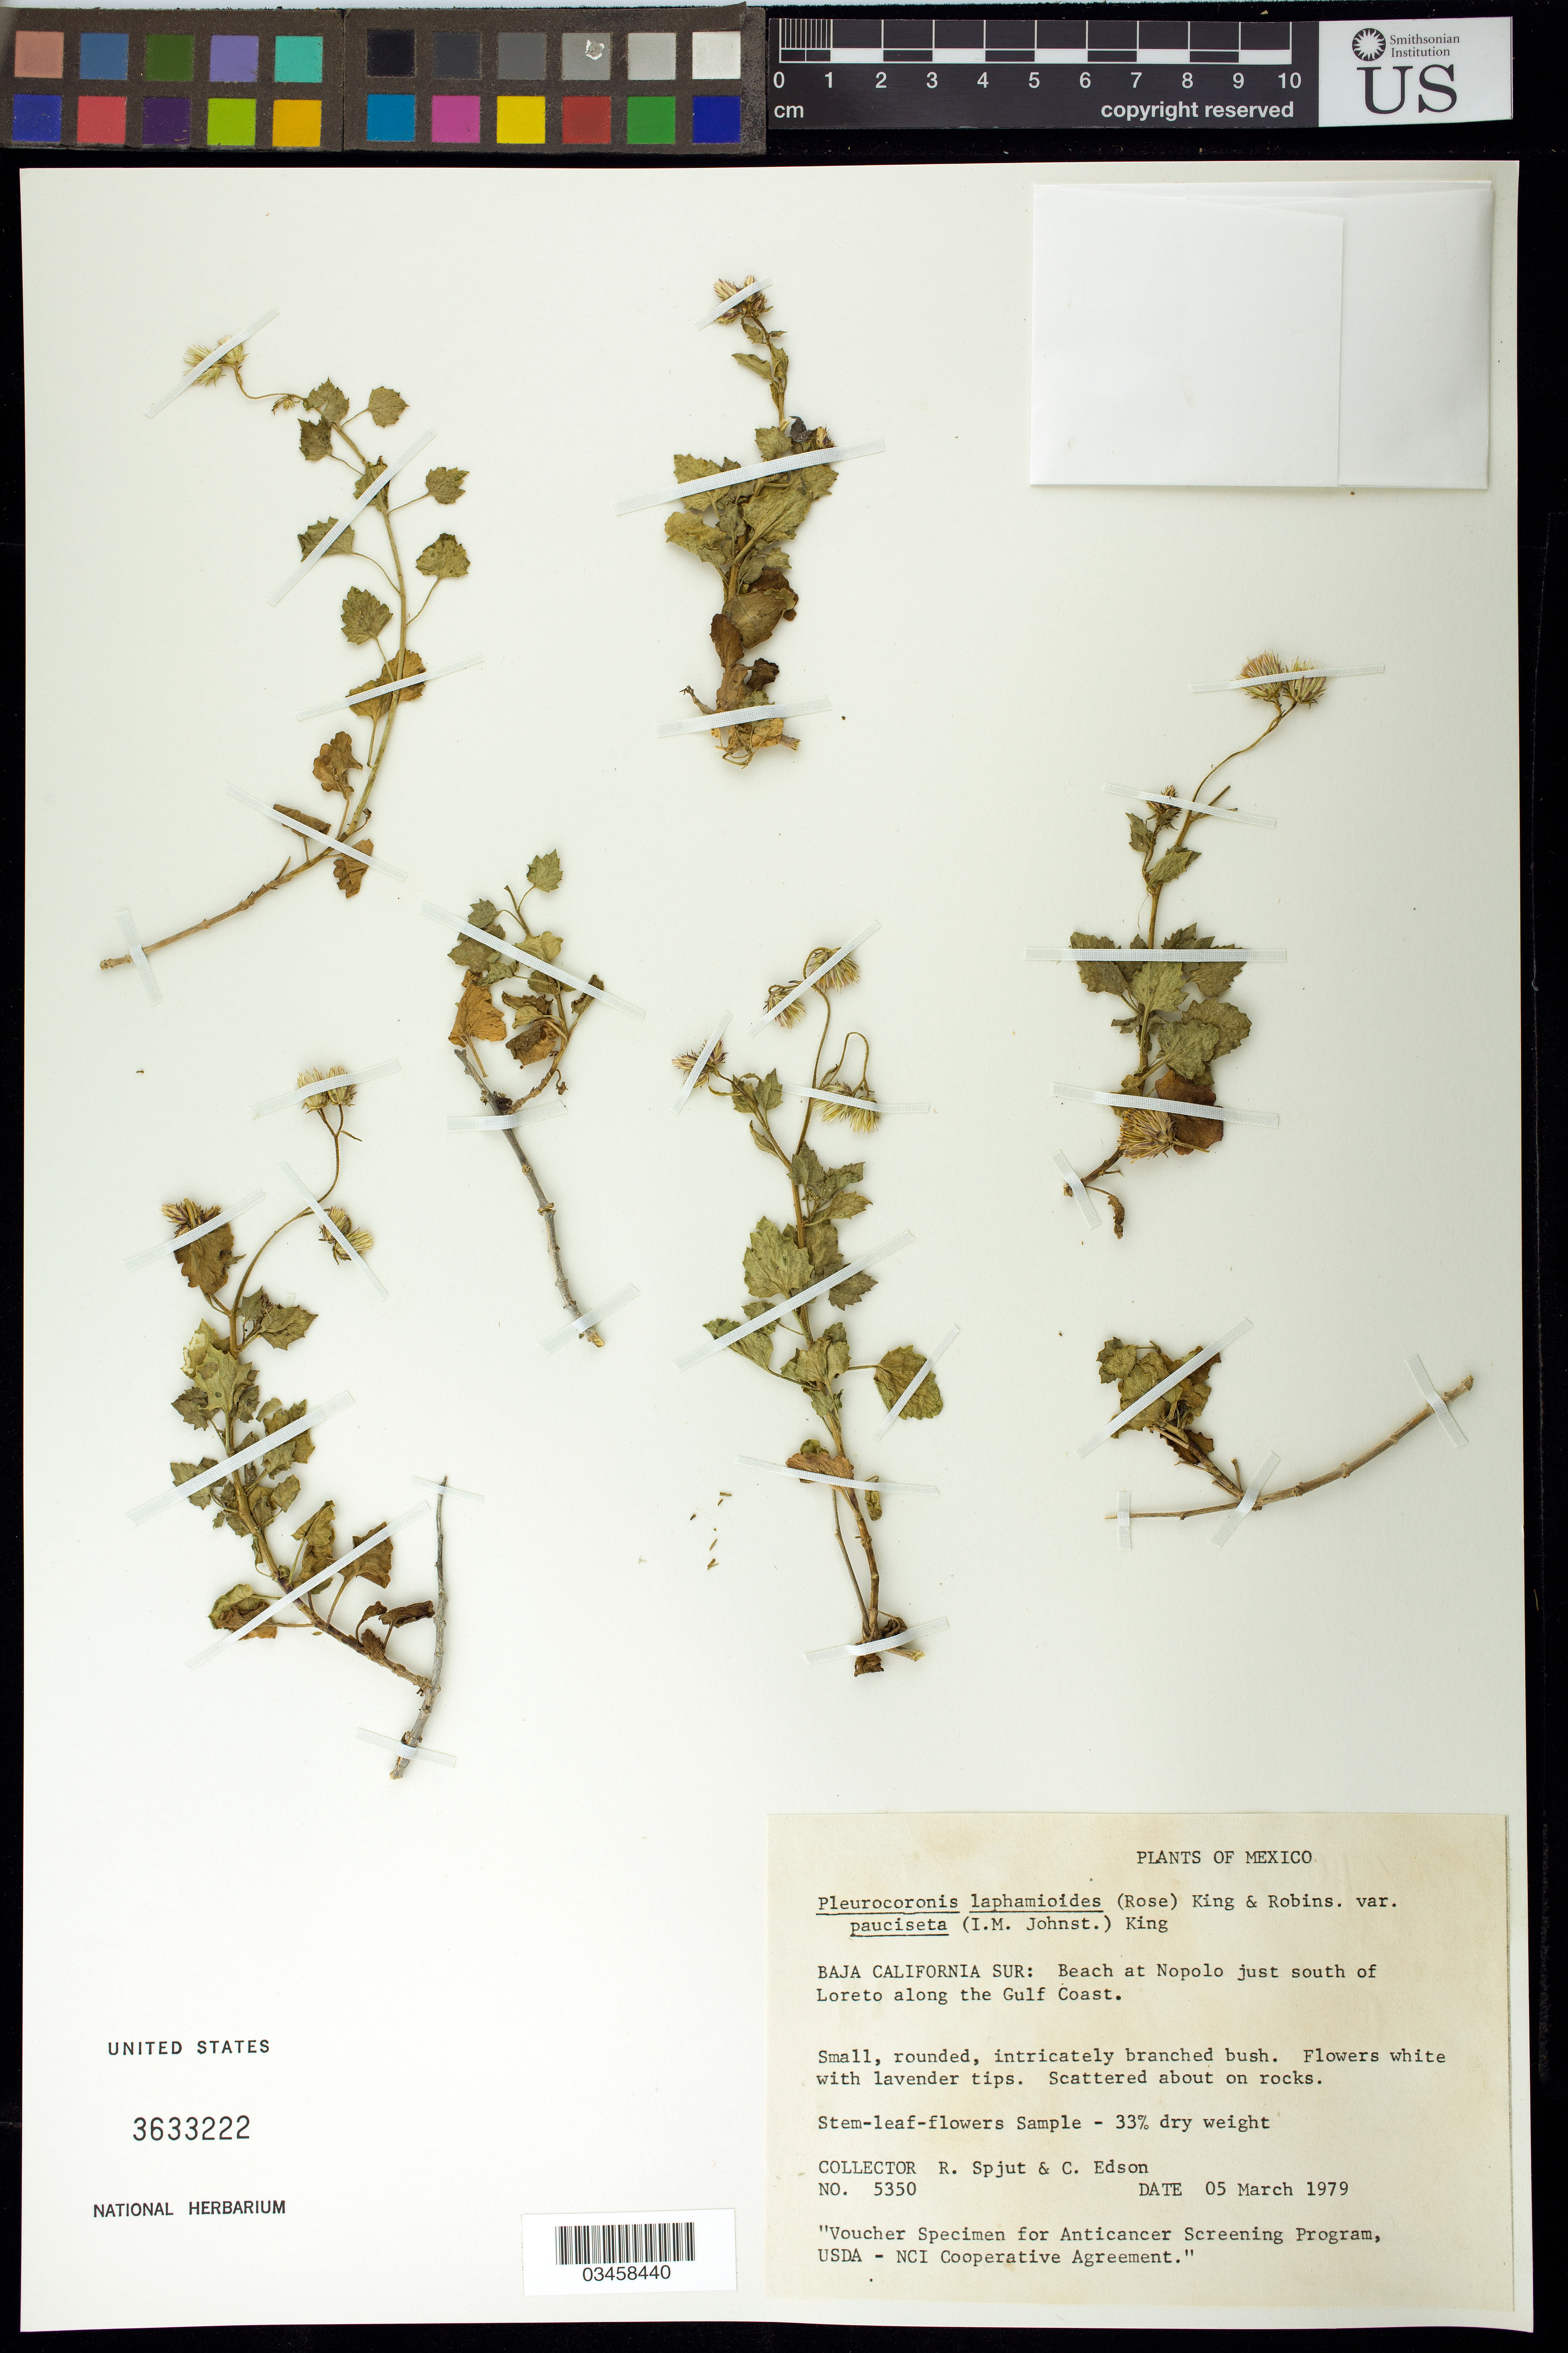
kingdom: Plantae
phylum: Tracheophyta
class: Magnoliopsida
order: Asterales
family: Asteraceae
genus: Pleurocoronis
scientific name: Pleurocoronis laphamioides var. pauciseta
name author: (I.M. Johnst.) R.M. King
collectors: R. Spjut & C. Edson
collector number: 5350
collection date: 1979-03-05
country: Mexico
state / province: Baja California Sur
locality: Beach at Nopolo just south of Loreto along the Gulf Coast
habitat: Scattered about on rocks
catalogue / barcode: US 3633222